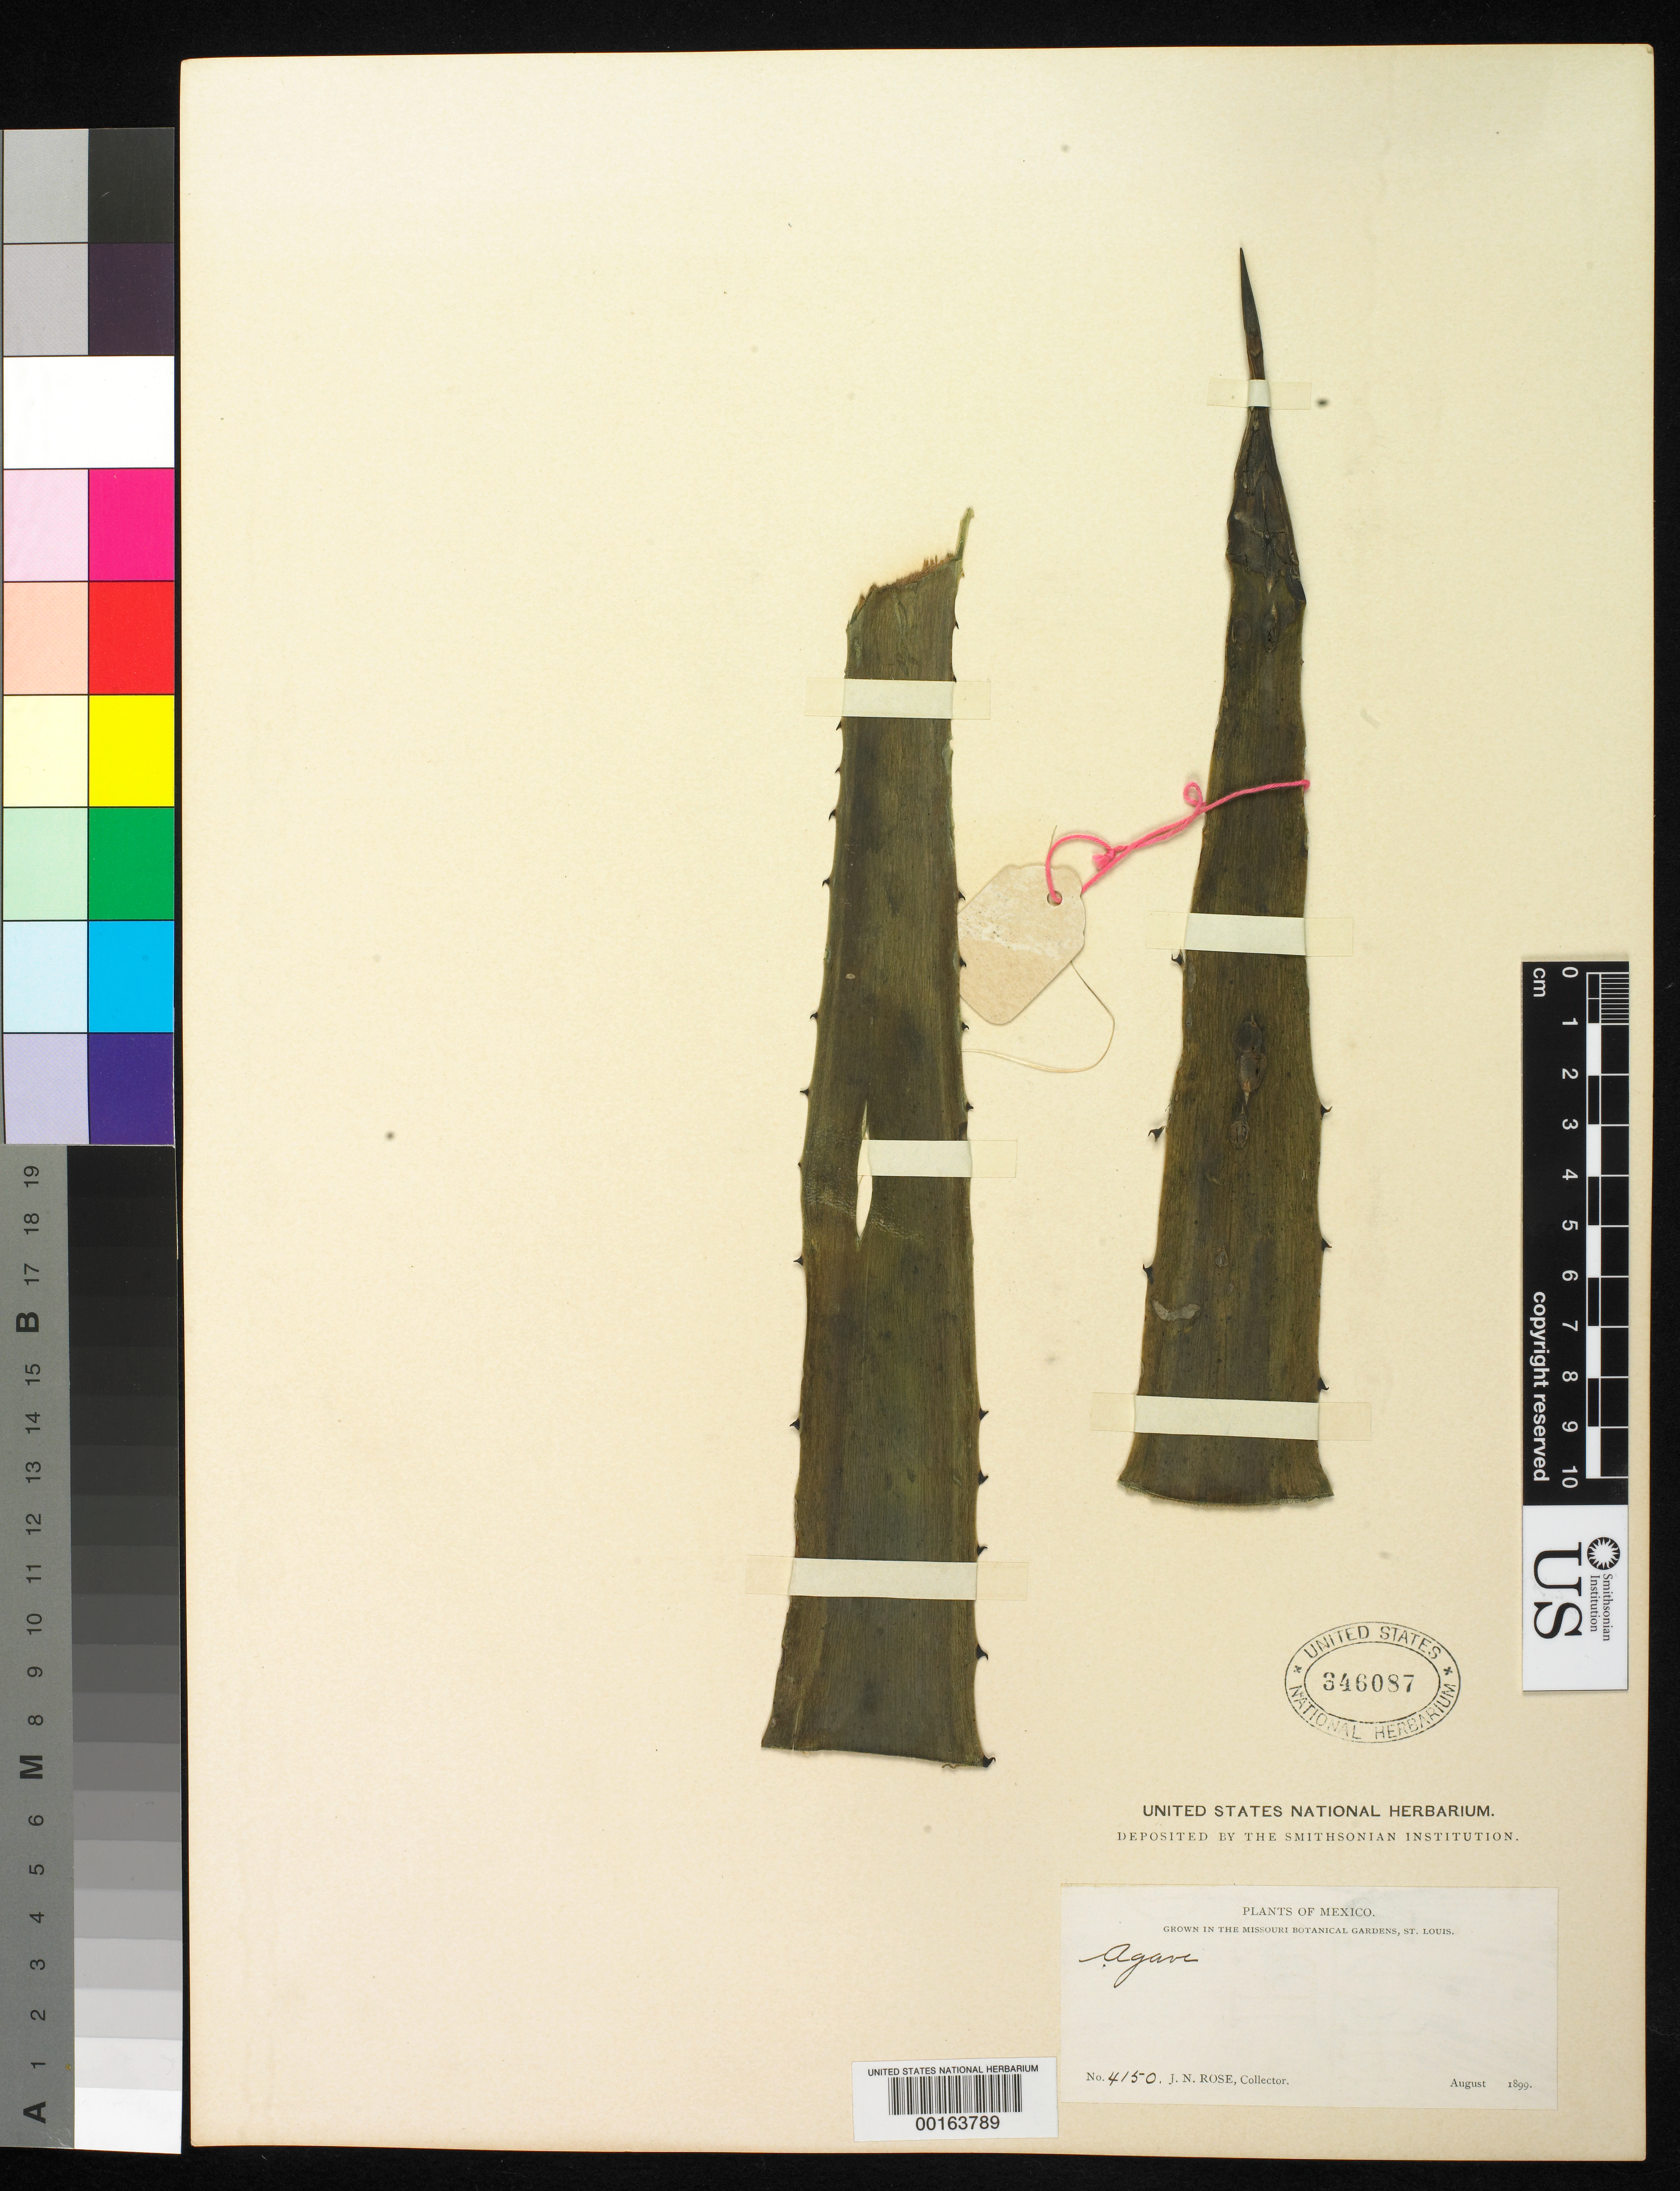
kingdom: Plantae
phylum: Tracheophyta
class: Liliopsida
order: Asparagales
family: Asparagaceae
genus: Agave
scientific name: Agave sp.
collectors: J. N. Rose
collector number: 4150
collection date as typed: Aug 1899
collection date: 1899-08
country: Mexico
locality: E of Monserrat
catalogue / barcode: US 346087